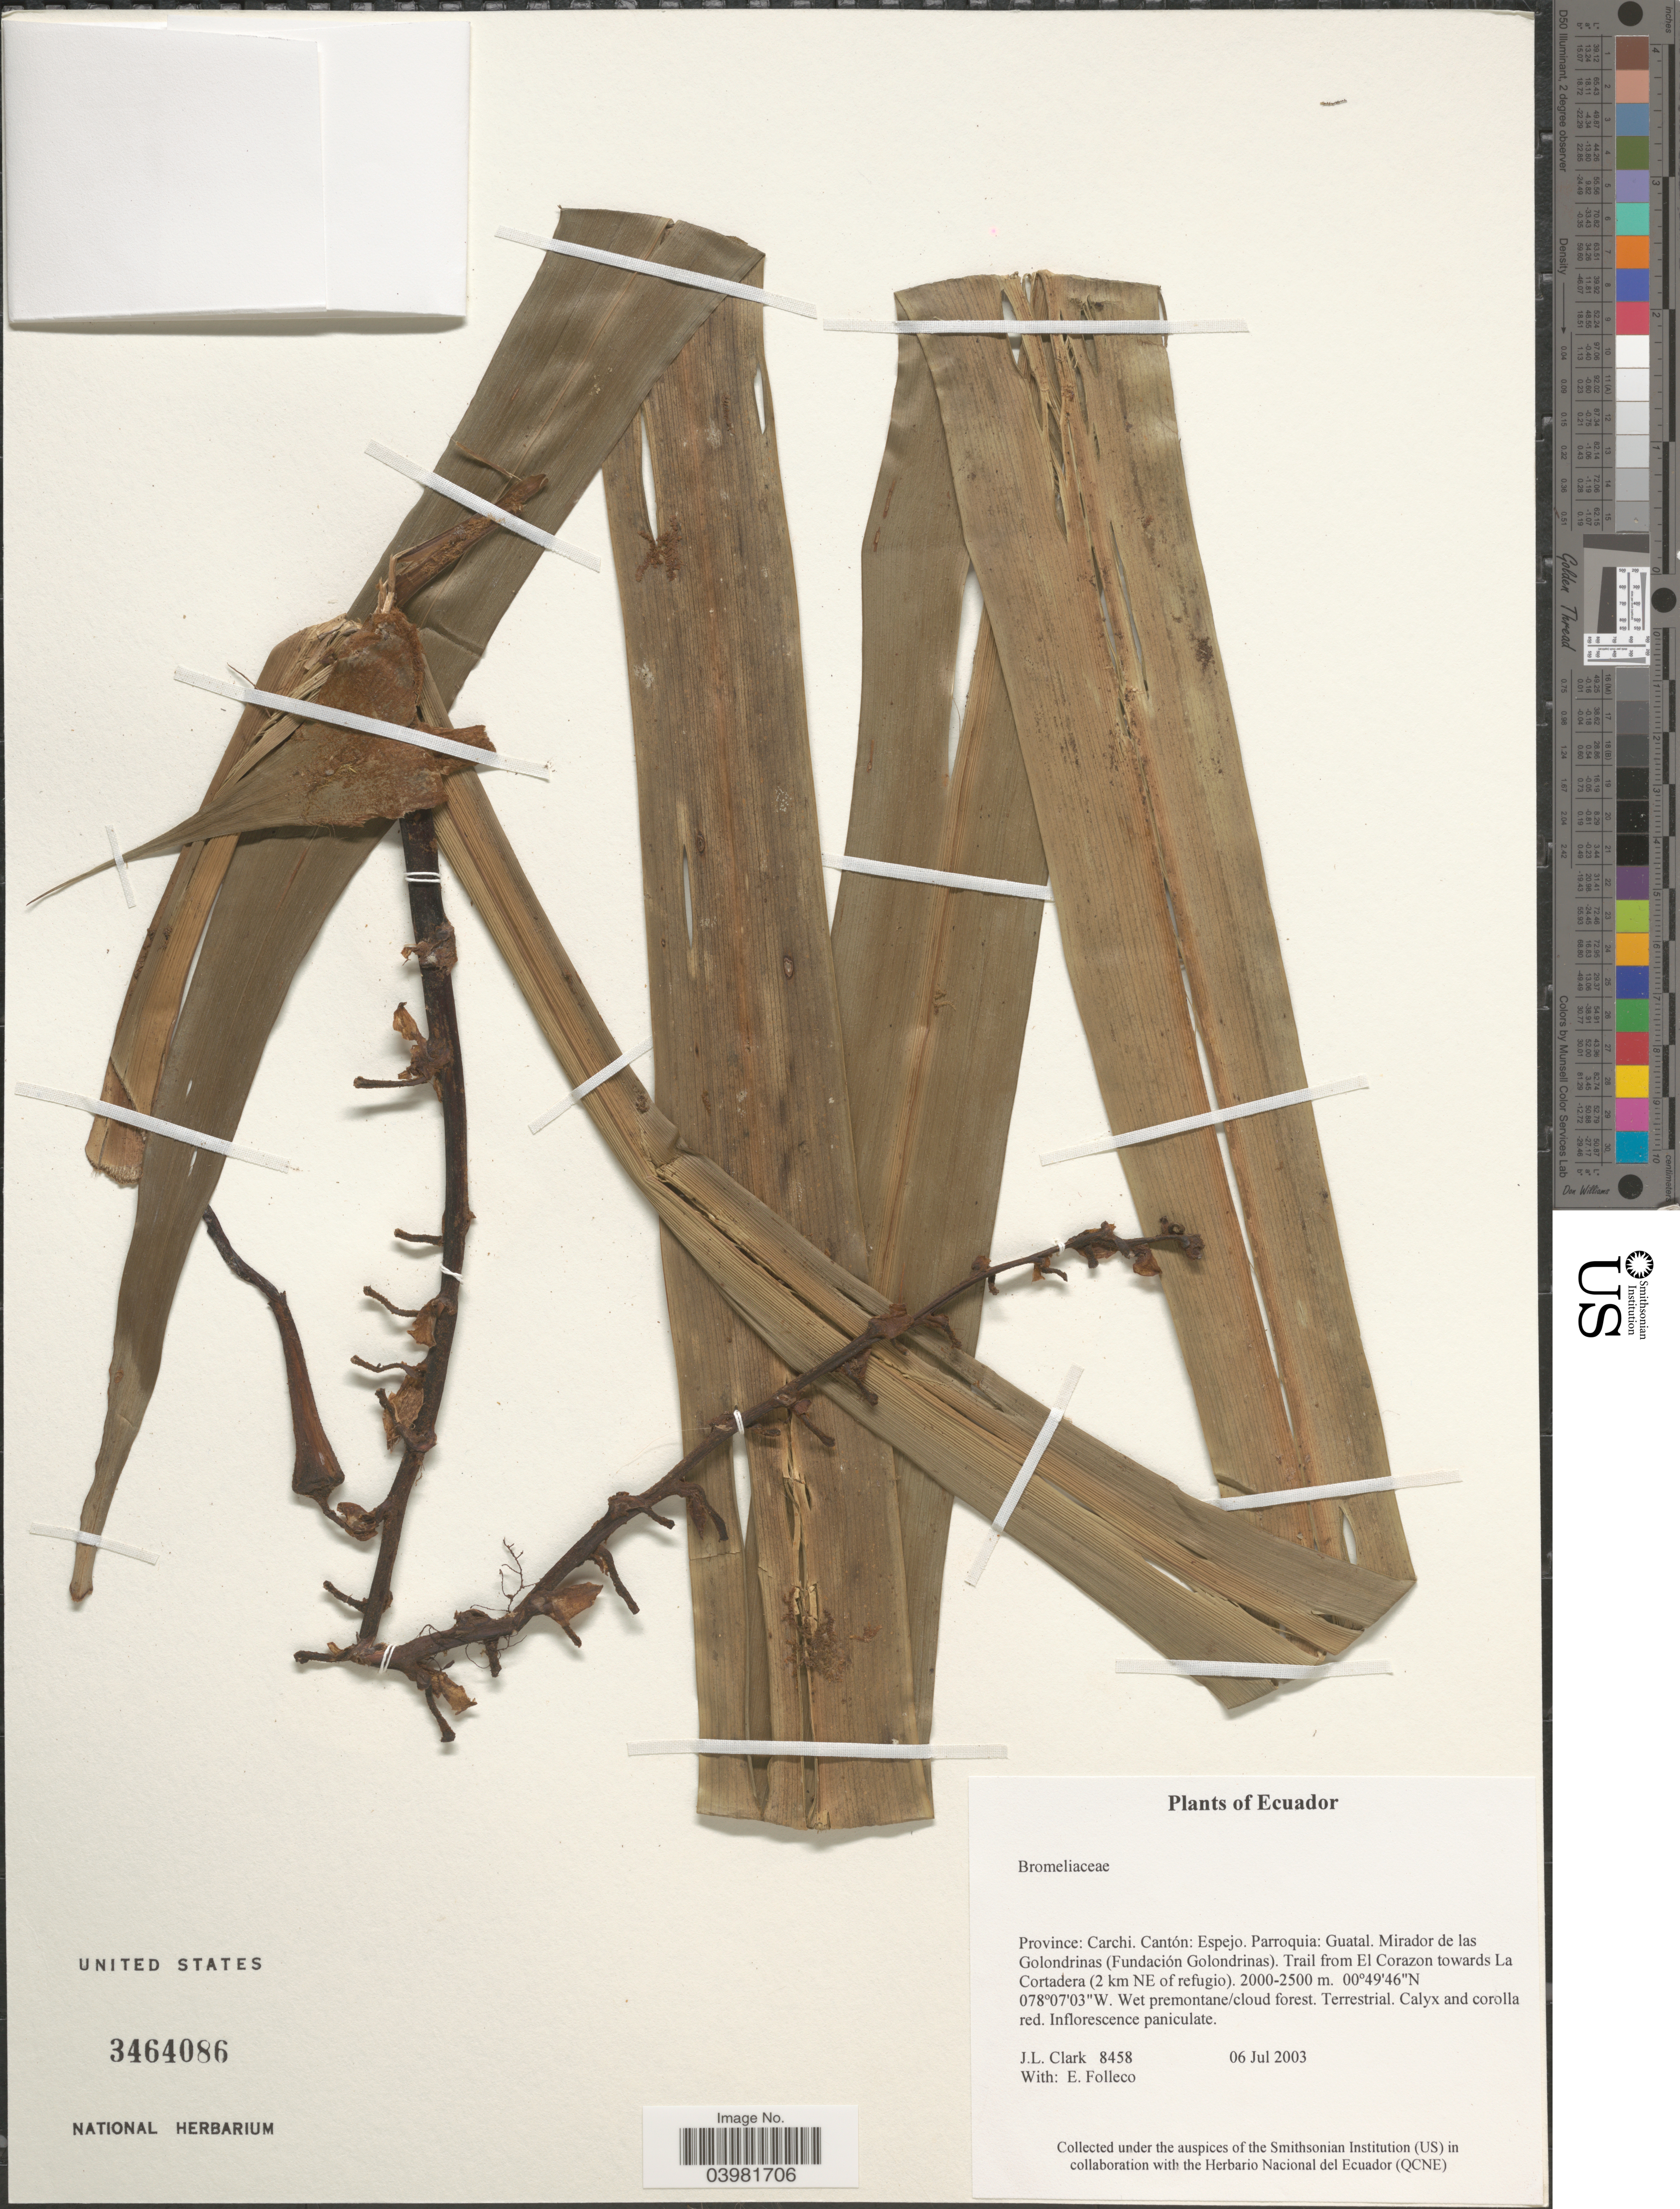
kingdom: Plantae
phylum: Tracheophyta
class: Liliopsida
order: Poales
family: Bromeliaceae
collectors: J. L. Clark & E. Folleco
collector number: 8458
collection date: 2003-07-06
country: Ecuador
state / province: Carchi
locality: Cantón: Espejo. Parroquia: Guatal. Mirador de las Golondrinas (Fundación Golondrinas). Trail from El Corazon towards La Cortadera (2 km NE of refugio).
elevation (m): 2000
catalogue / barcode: US 2464086